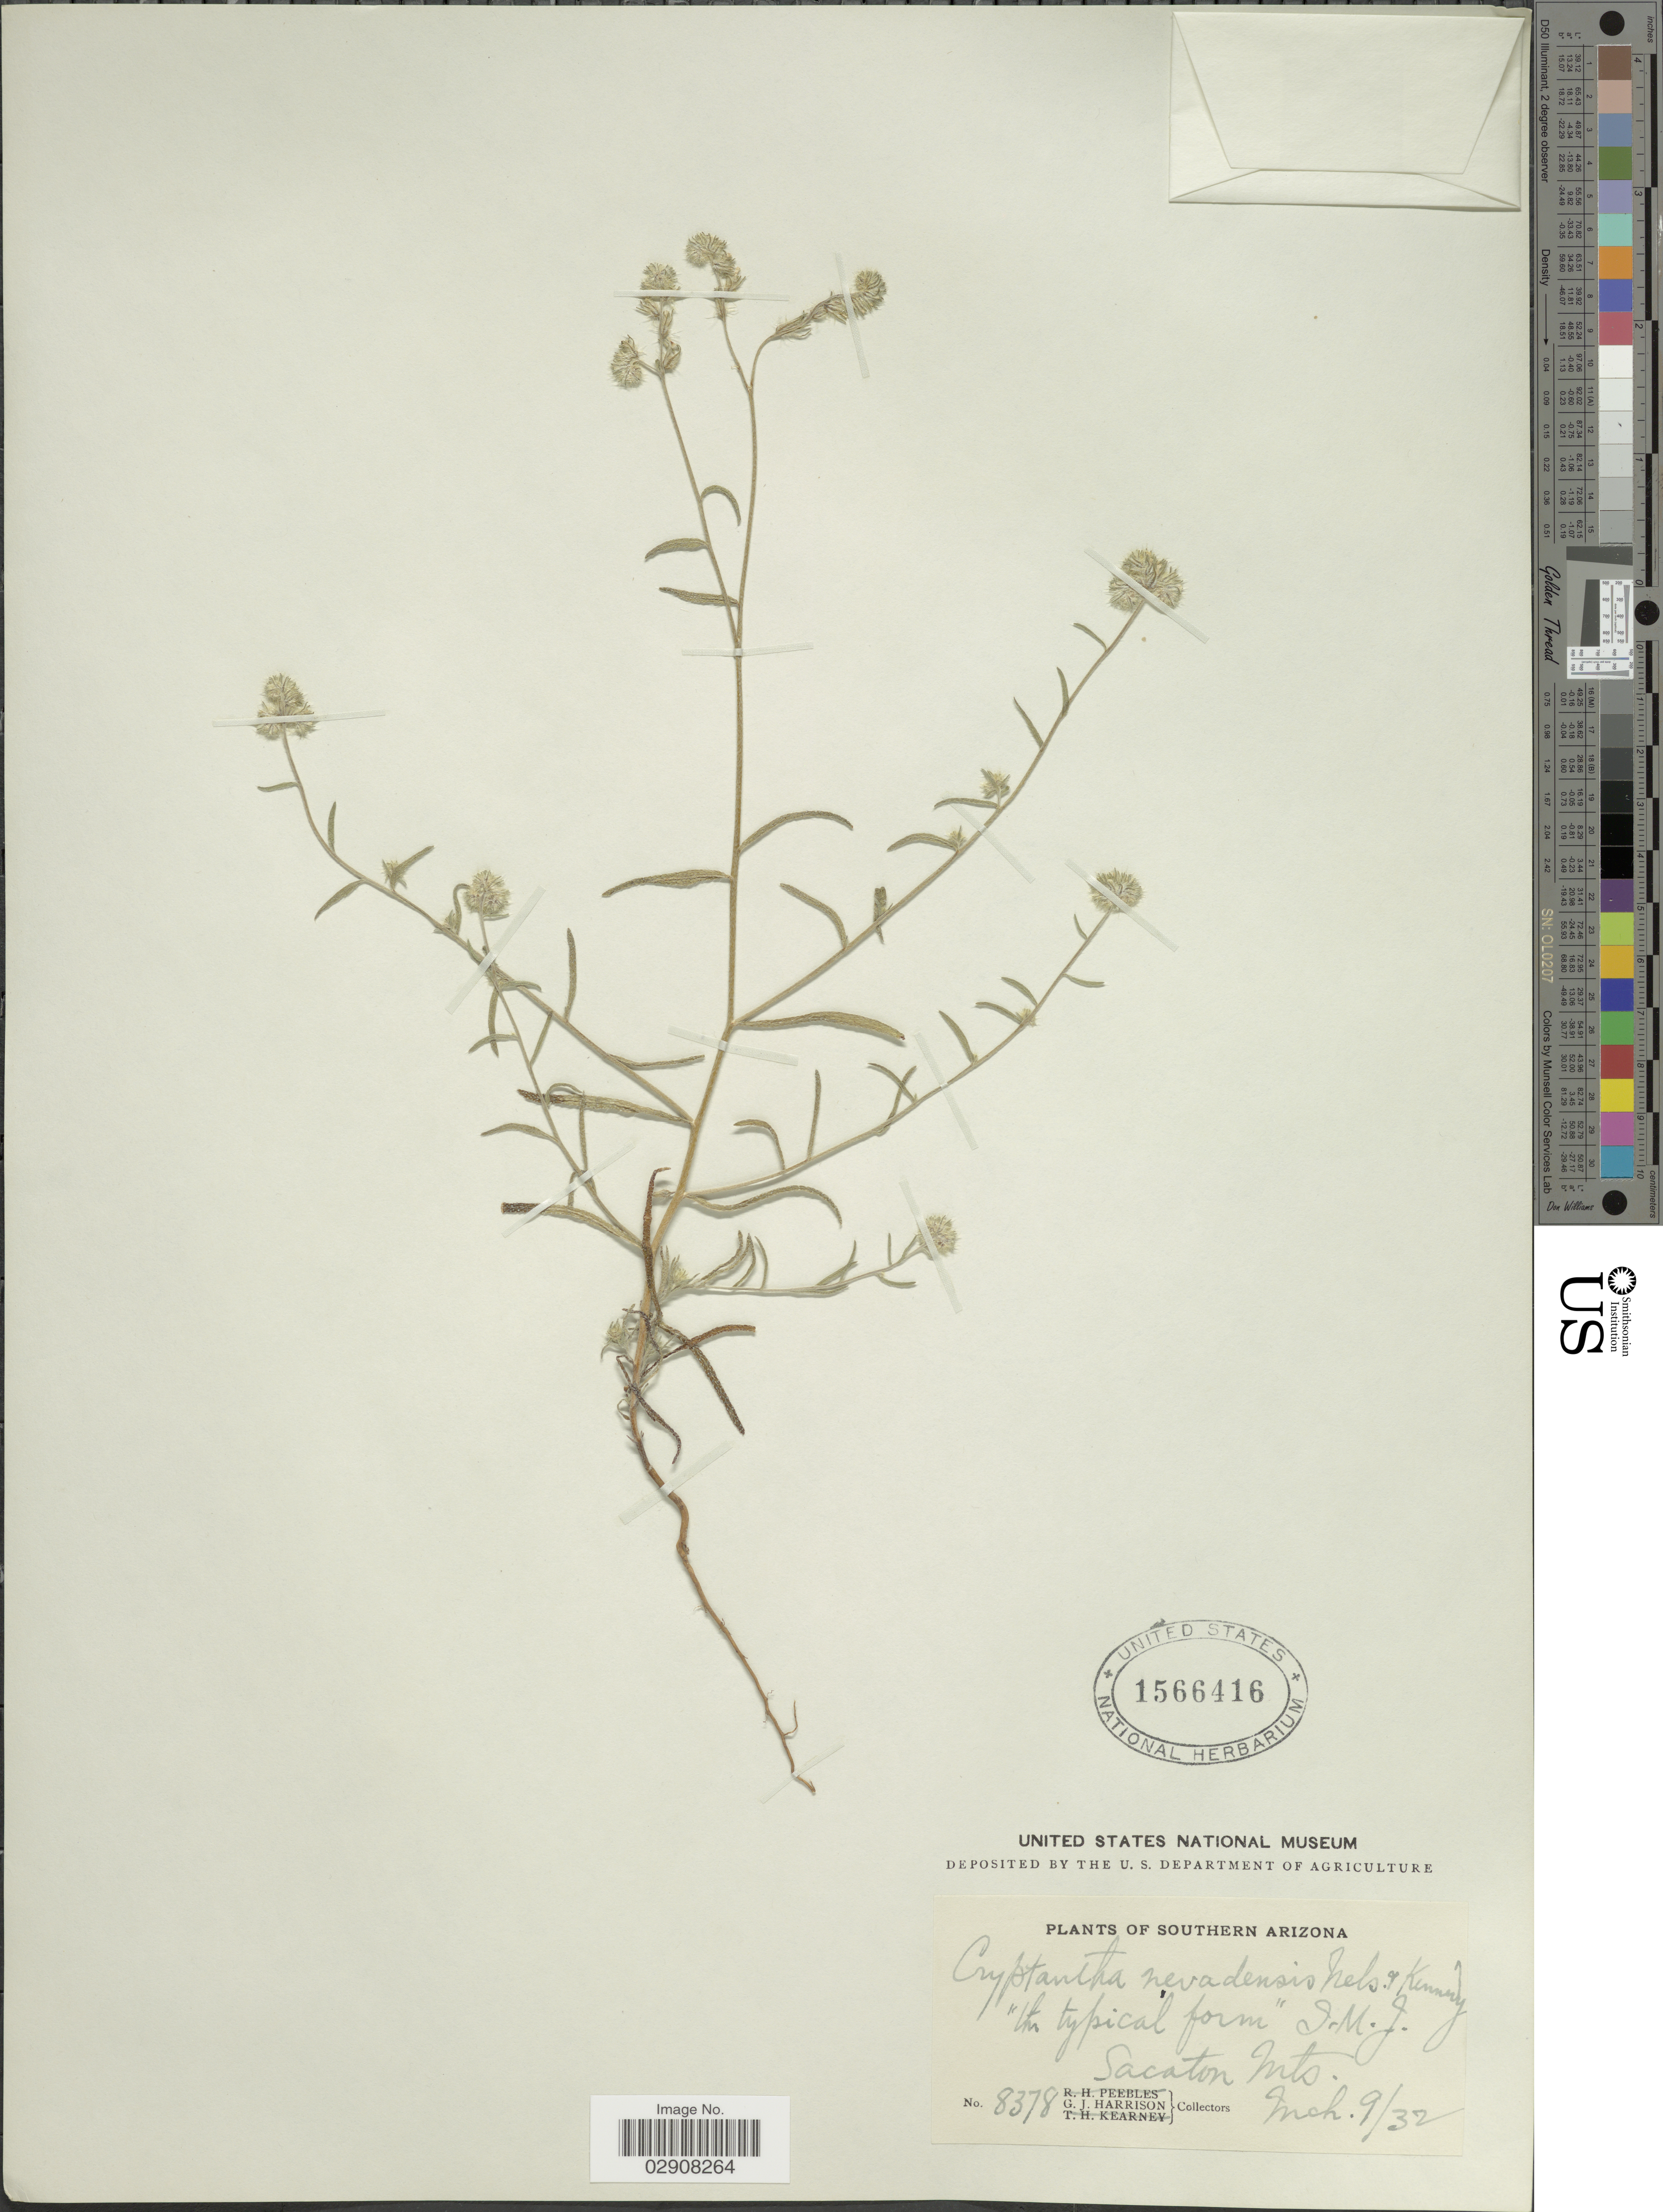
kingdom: Plantae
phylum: Tracheophyta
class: Magnoliopsida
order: Boraginales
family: Boraginaceae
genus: Cryptantha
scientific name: Cryptantha nevadensis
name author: A. Nelson & P.B. Kenn.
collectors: G. J. Harrison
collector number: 8378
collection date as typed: Transcribed d/m/y: 9/3/32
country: United States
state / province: Arizona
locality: Southern Arizona. Sacaton Mts.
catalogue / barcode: US 1566416